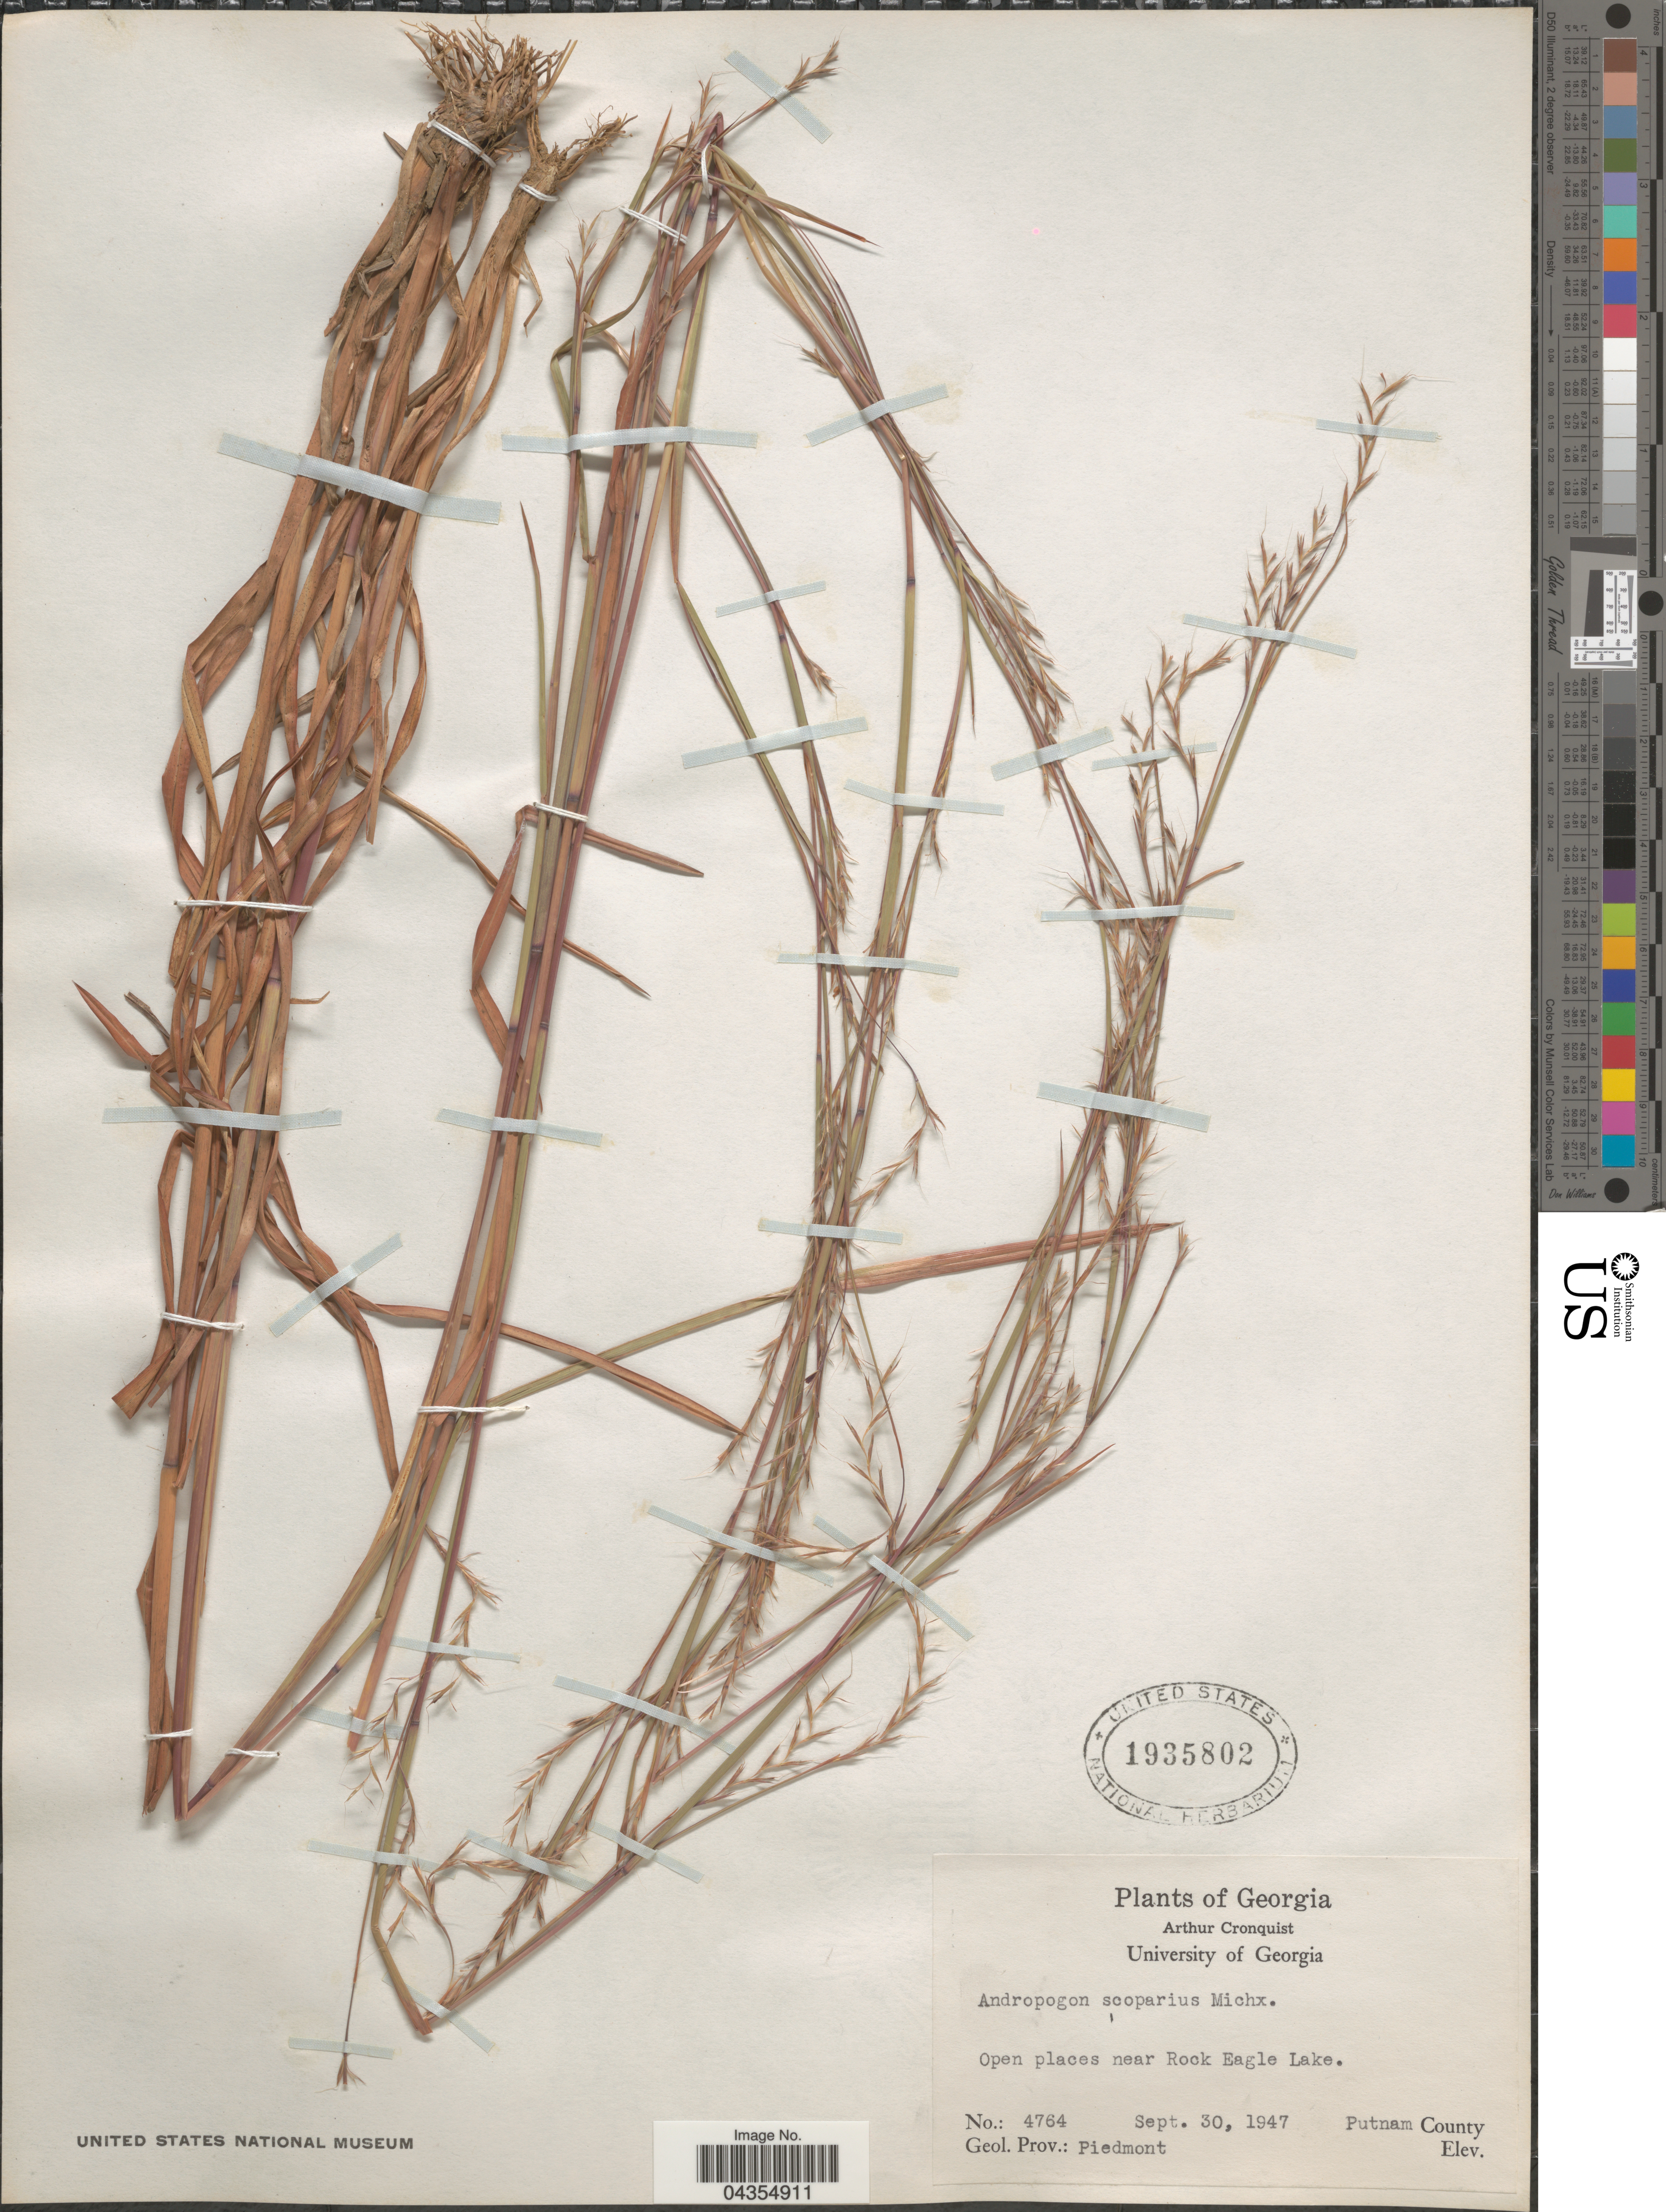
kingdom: Plantae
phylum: Tracheophyta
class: Liliopsida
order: Poales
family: Poaceae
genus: Schizachyrium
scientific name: Schizachyrium sanguineum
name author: (Retz.) Alston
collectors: A. J. Cronquist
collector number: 4764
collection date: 1947-09-30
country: United States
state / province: Georgia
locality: Near Rock Eagle Lake. Putnam County. Geol. Prov.: Piedmont.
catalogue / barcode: US 1935802